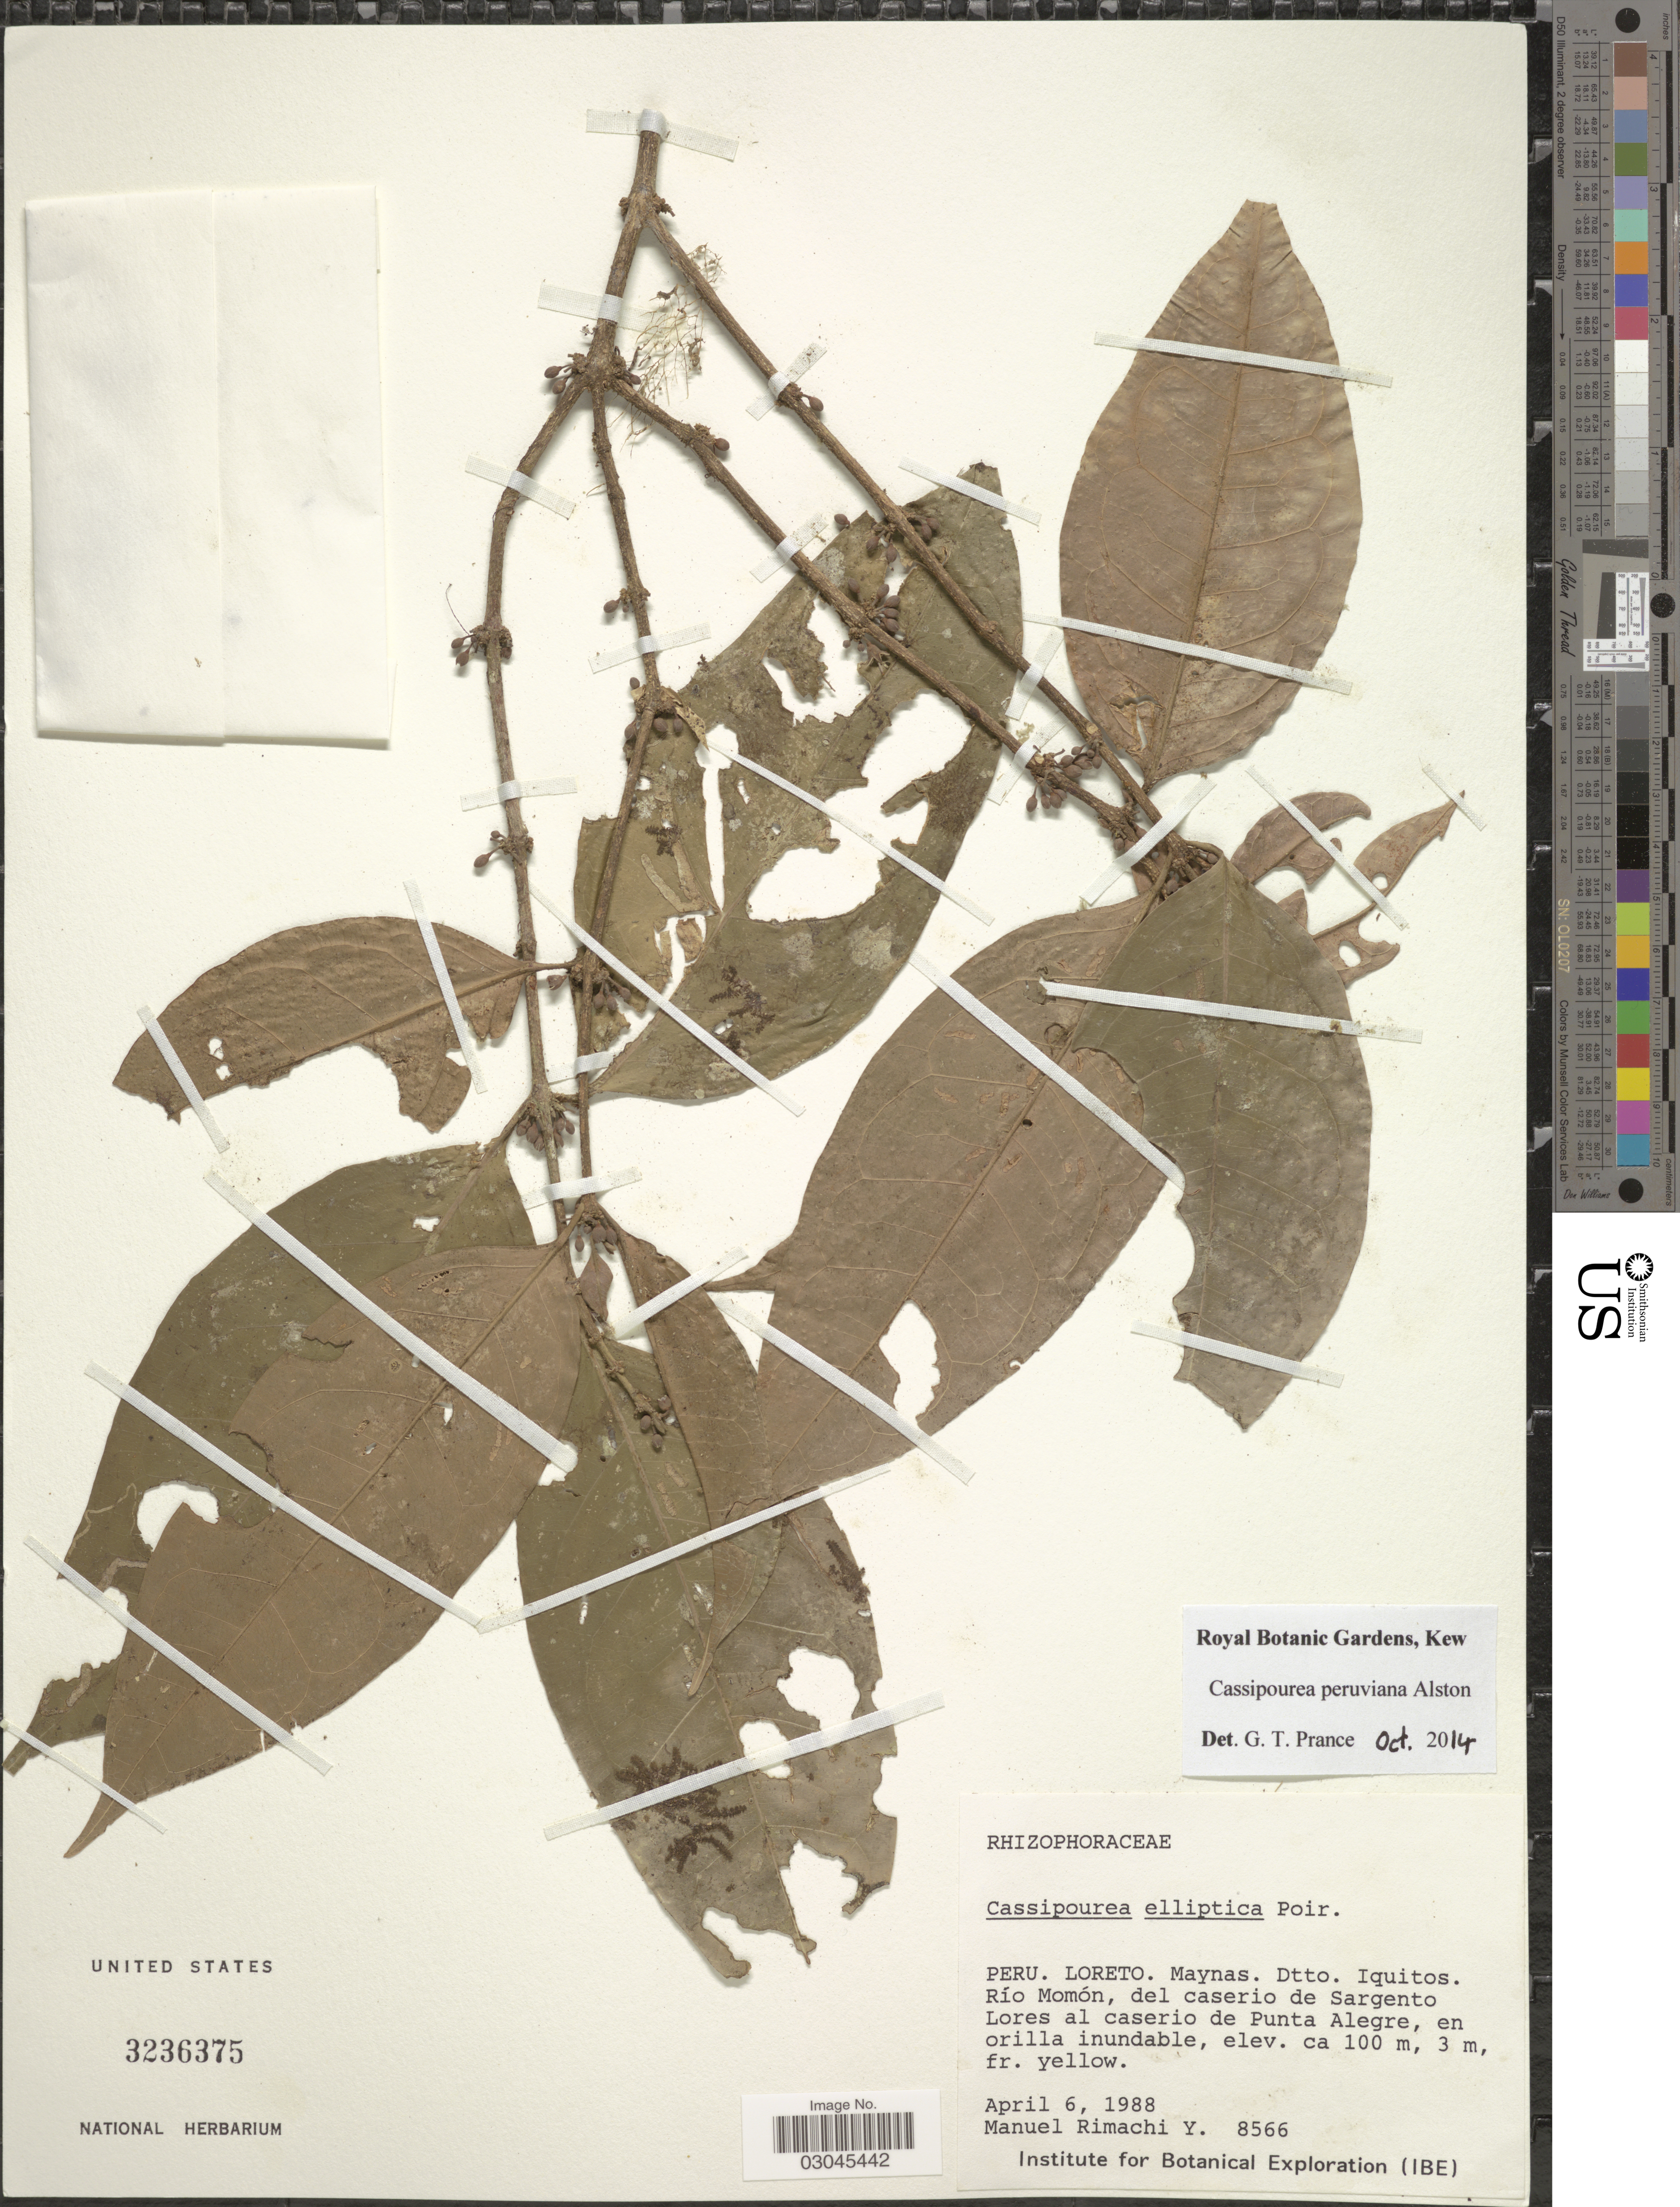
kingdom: Plantae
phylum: Tracheophyta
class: Magnoliopsida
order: Malpighiales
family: Rhizophoraceae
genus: Cassipourea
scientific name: Cassipourea peruviana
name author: Alston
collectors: M. Rimachi Y.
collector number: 8566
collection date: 1988-04-06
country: Peru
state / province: Loreto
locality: Loreto. Maynas. Dtto. Iquitos. Río Momón, del caserio de Sargento Lores al caserio de Punta Alegre.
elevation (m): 100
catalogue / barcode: US 3236375